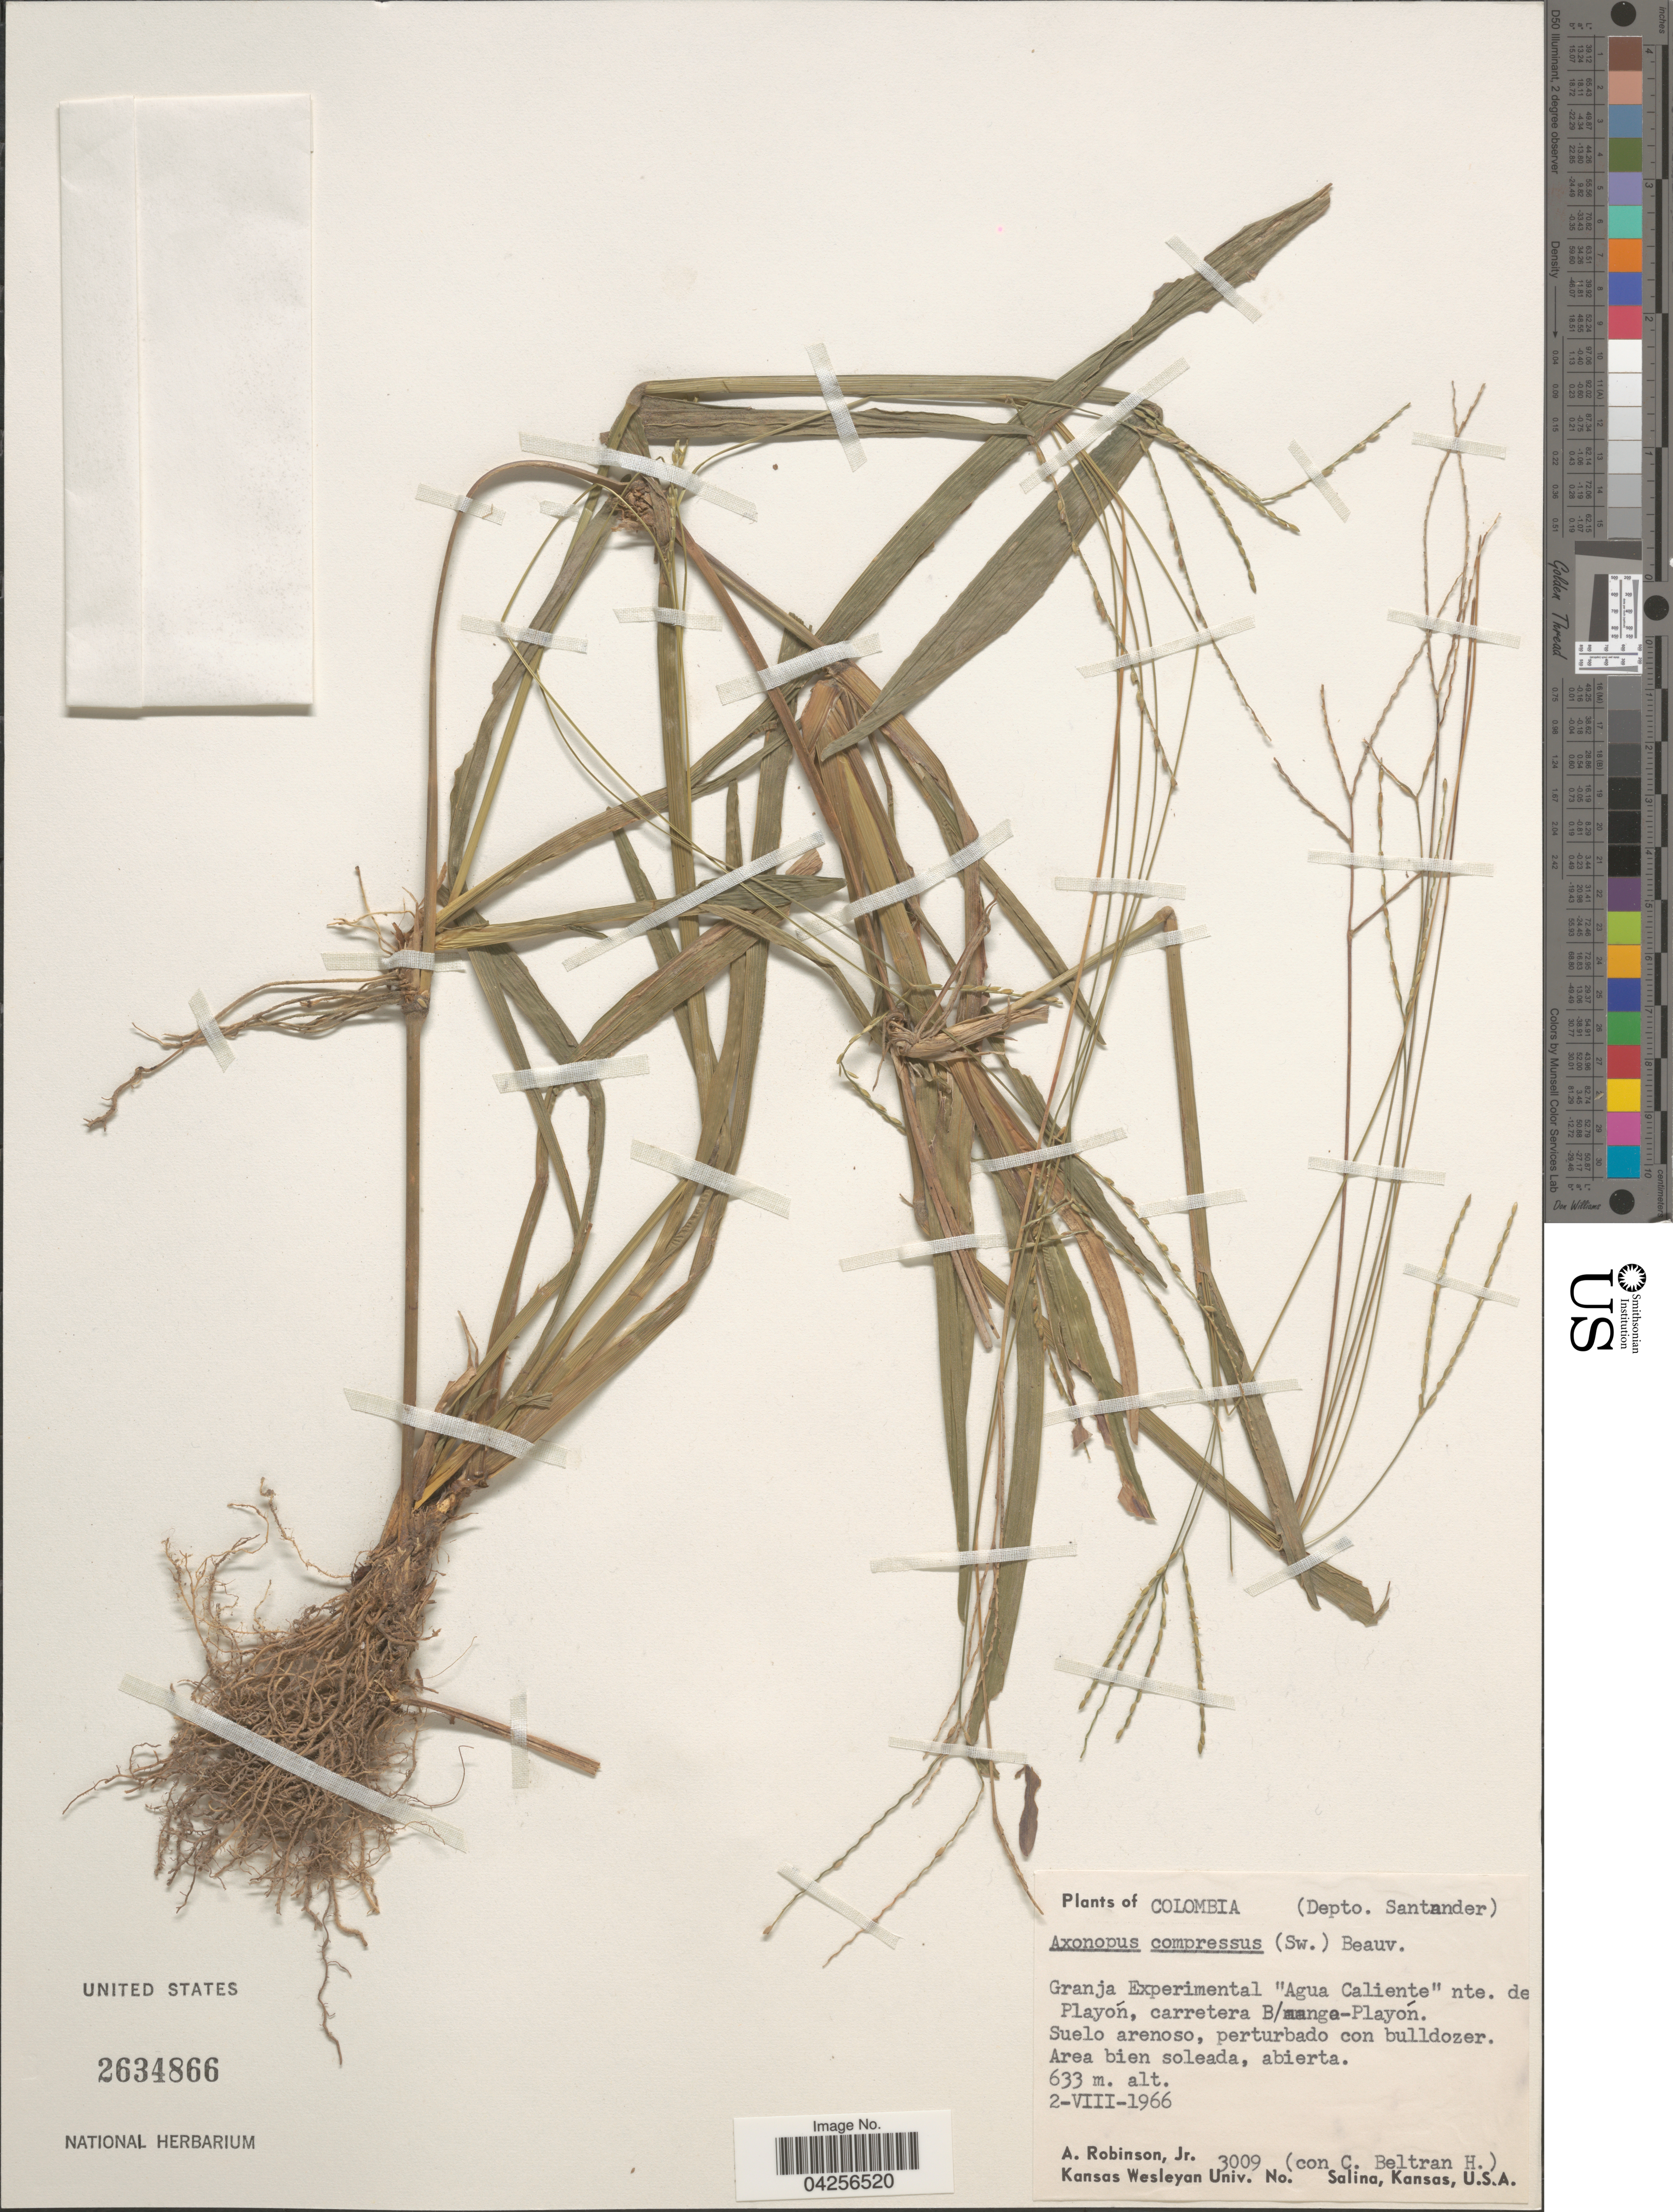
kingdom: Plantae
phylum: Tracheophyta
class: Liliopsida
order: Poales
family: Poaceae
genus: Axonopus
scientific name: Axonopus compressus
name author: (Sw.) P. Beauv.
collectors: A. Robinson Jr. & C. Beltran H.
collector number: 3009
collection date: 1966-08-02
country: Colombia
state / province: Santander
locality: (Depto. Santander). Granja Experimental "Agua Caliente" nte. de Playón, carretera B/manga-Playón.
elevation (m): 633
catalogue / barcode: US 2634866